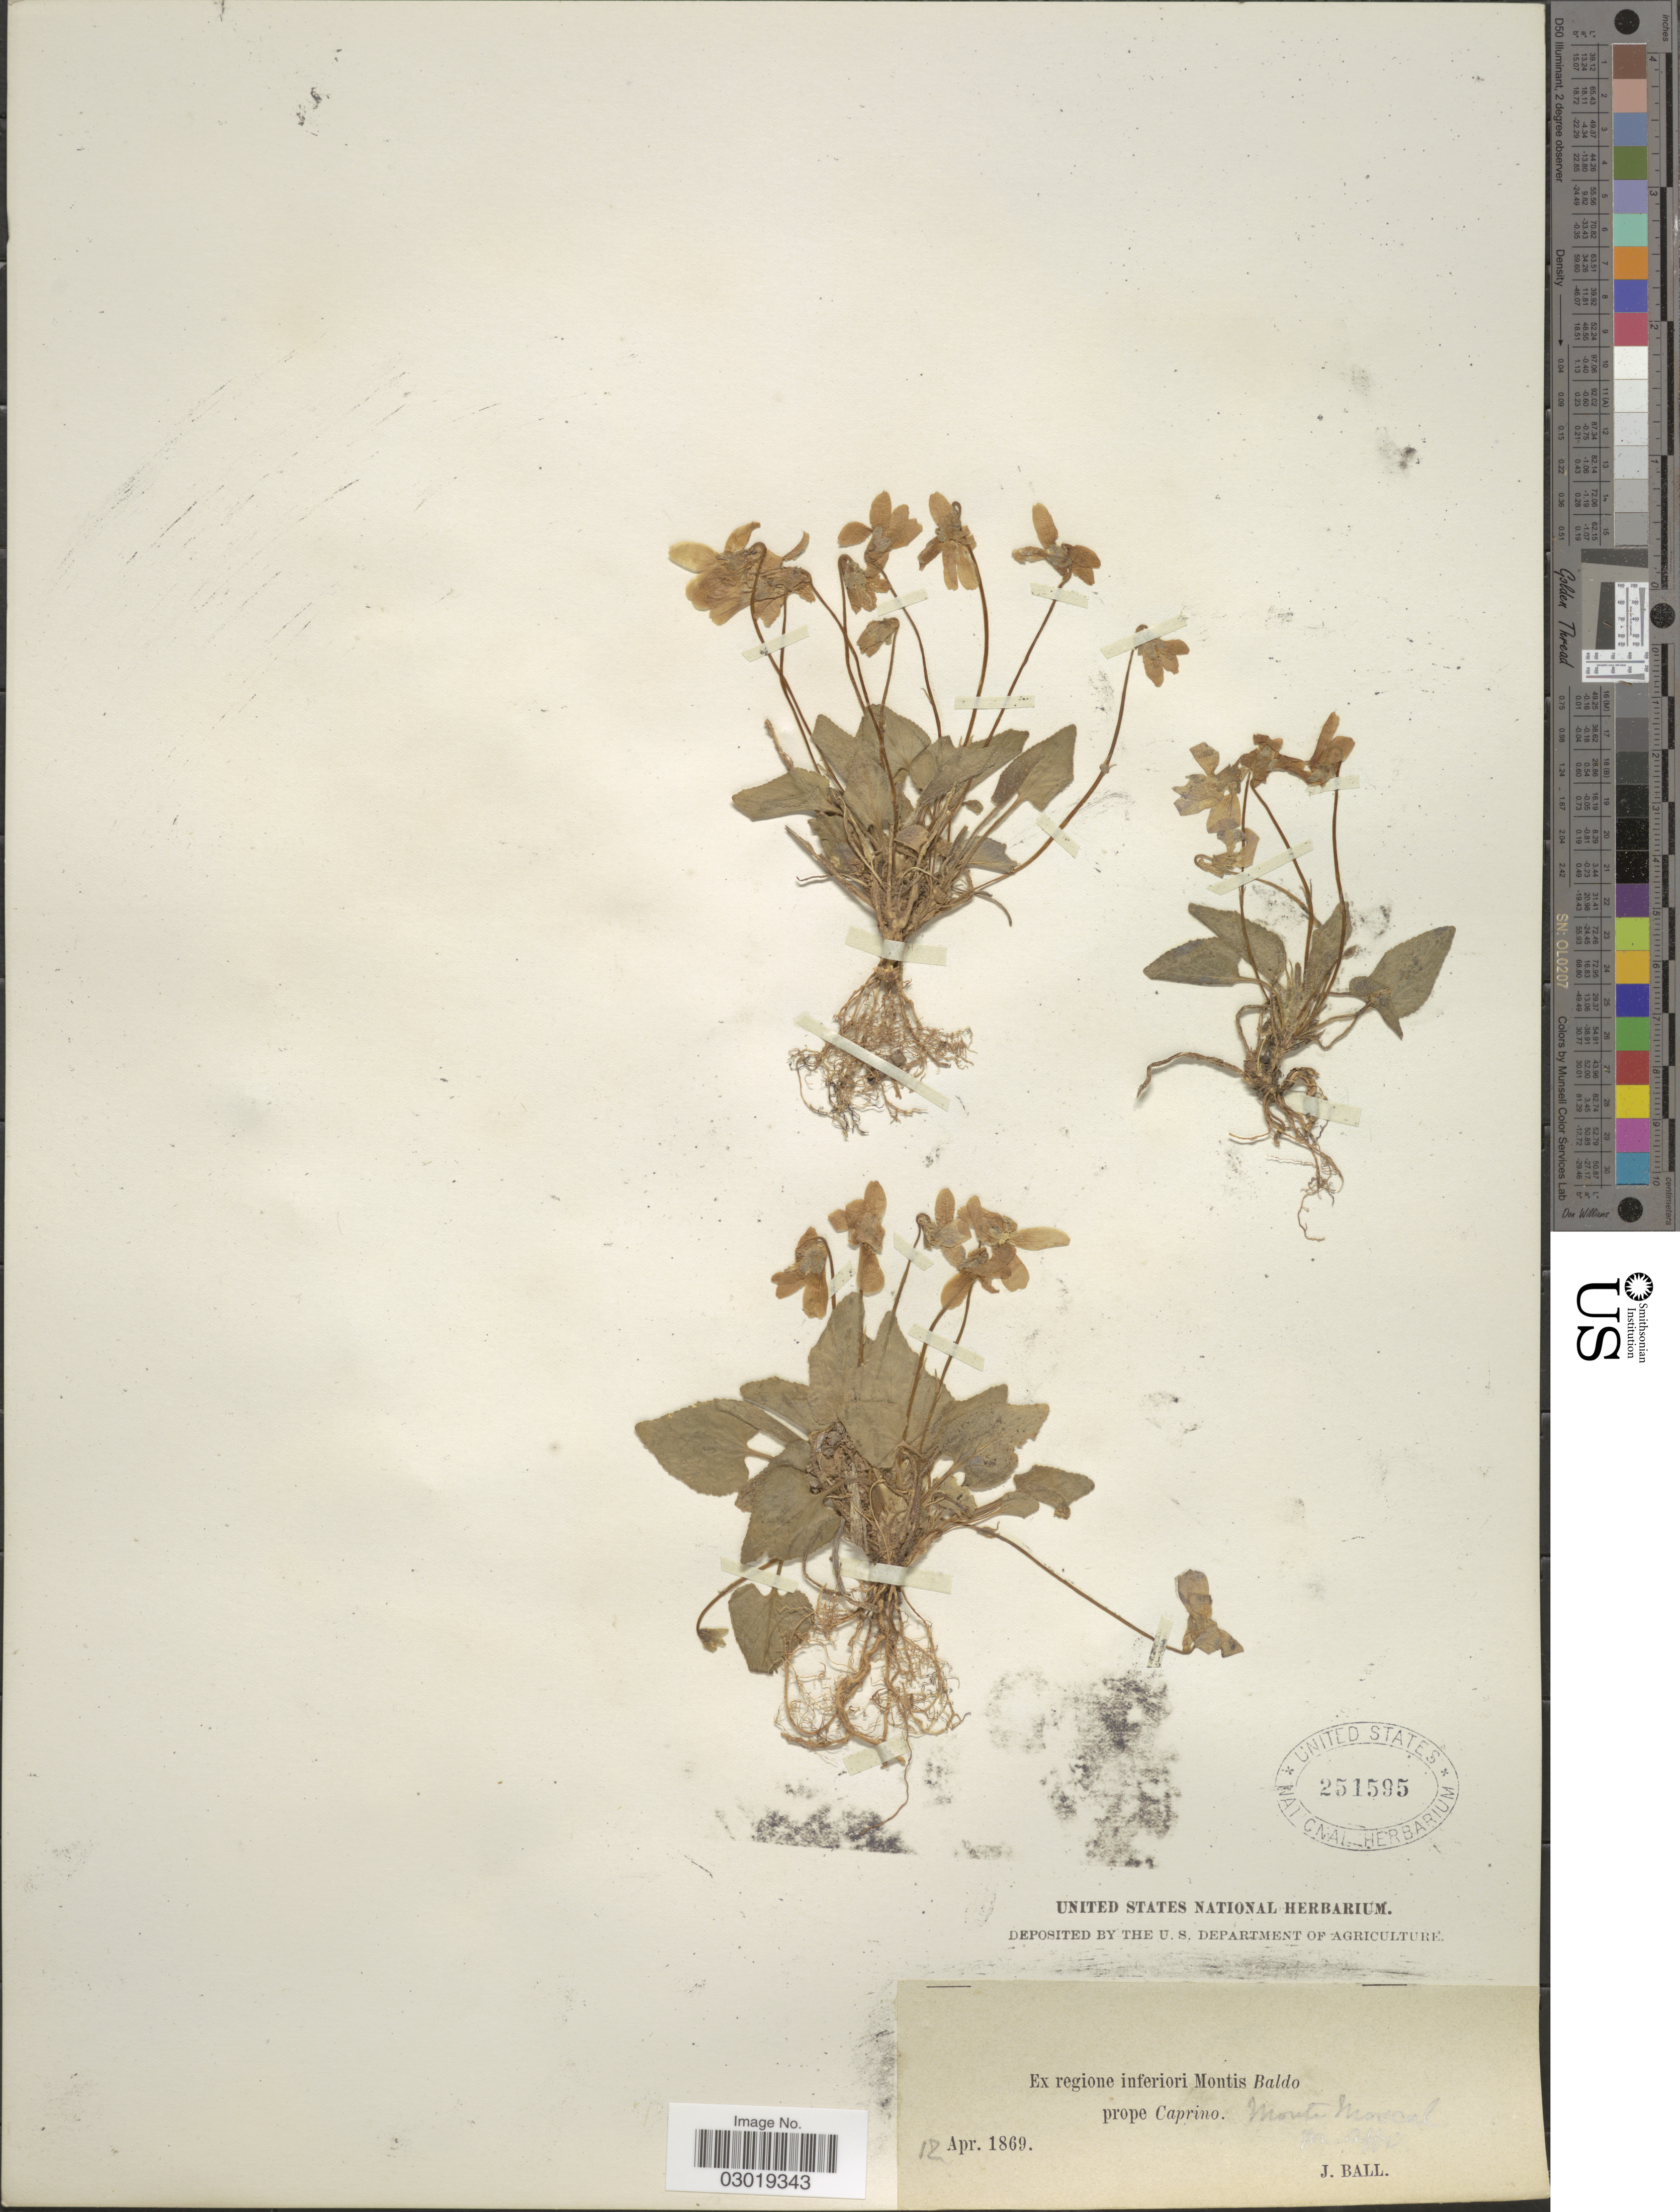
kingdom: Plantae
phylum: Tracheophyta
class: Magnoliopsida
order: Malpighiales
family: Violaceae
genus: Viola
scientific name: Viola sp.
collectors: J. Ball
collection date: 1869-04-12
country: Italy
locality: Ex Regione inferiori Montis Baldo prope Caprino. Monte Moscal.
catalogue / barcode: US 251595